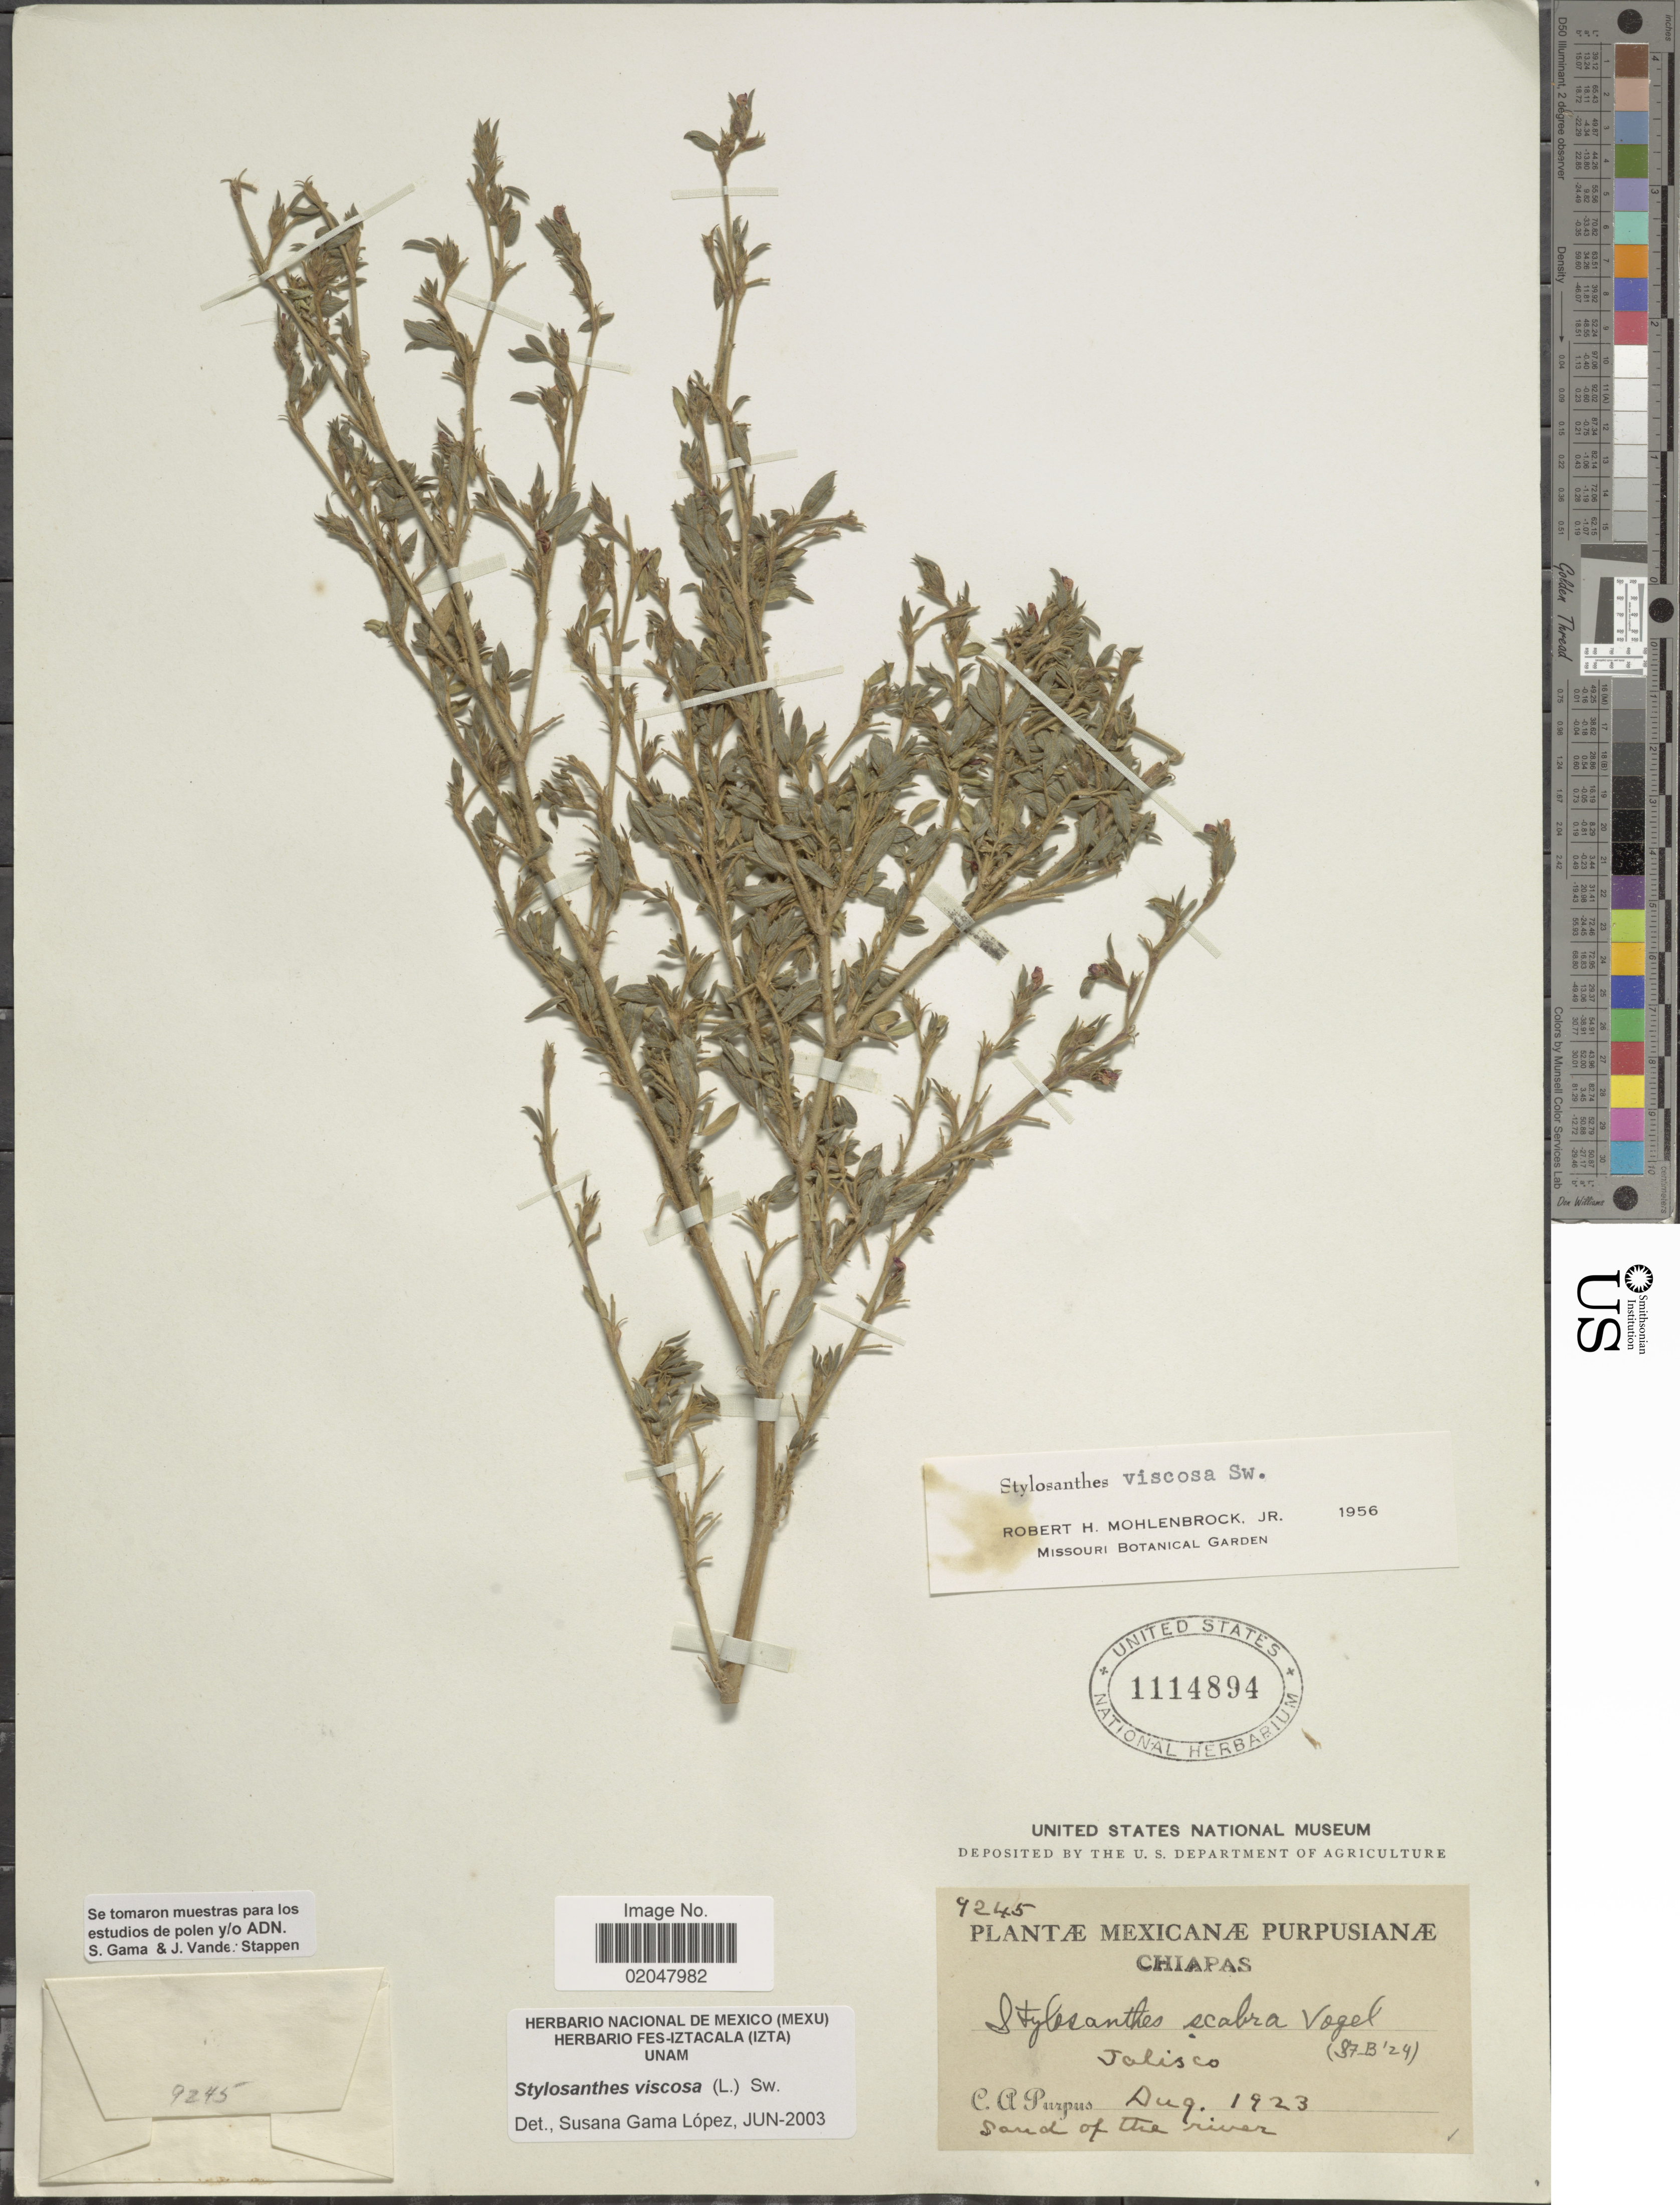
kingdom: Plantae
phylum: Tracheophyta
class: Magnoliopsida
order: Fabales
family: Fabaceae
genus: Stylosanthes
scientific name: Stylosanthes viscosa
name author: Sw.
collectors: C. A. Purpus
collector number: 9245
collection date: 1923-08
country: Mexico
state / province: Jalisco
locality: Chiapas. Sand of the river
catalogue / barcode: US 1114894